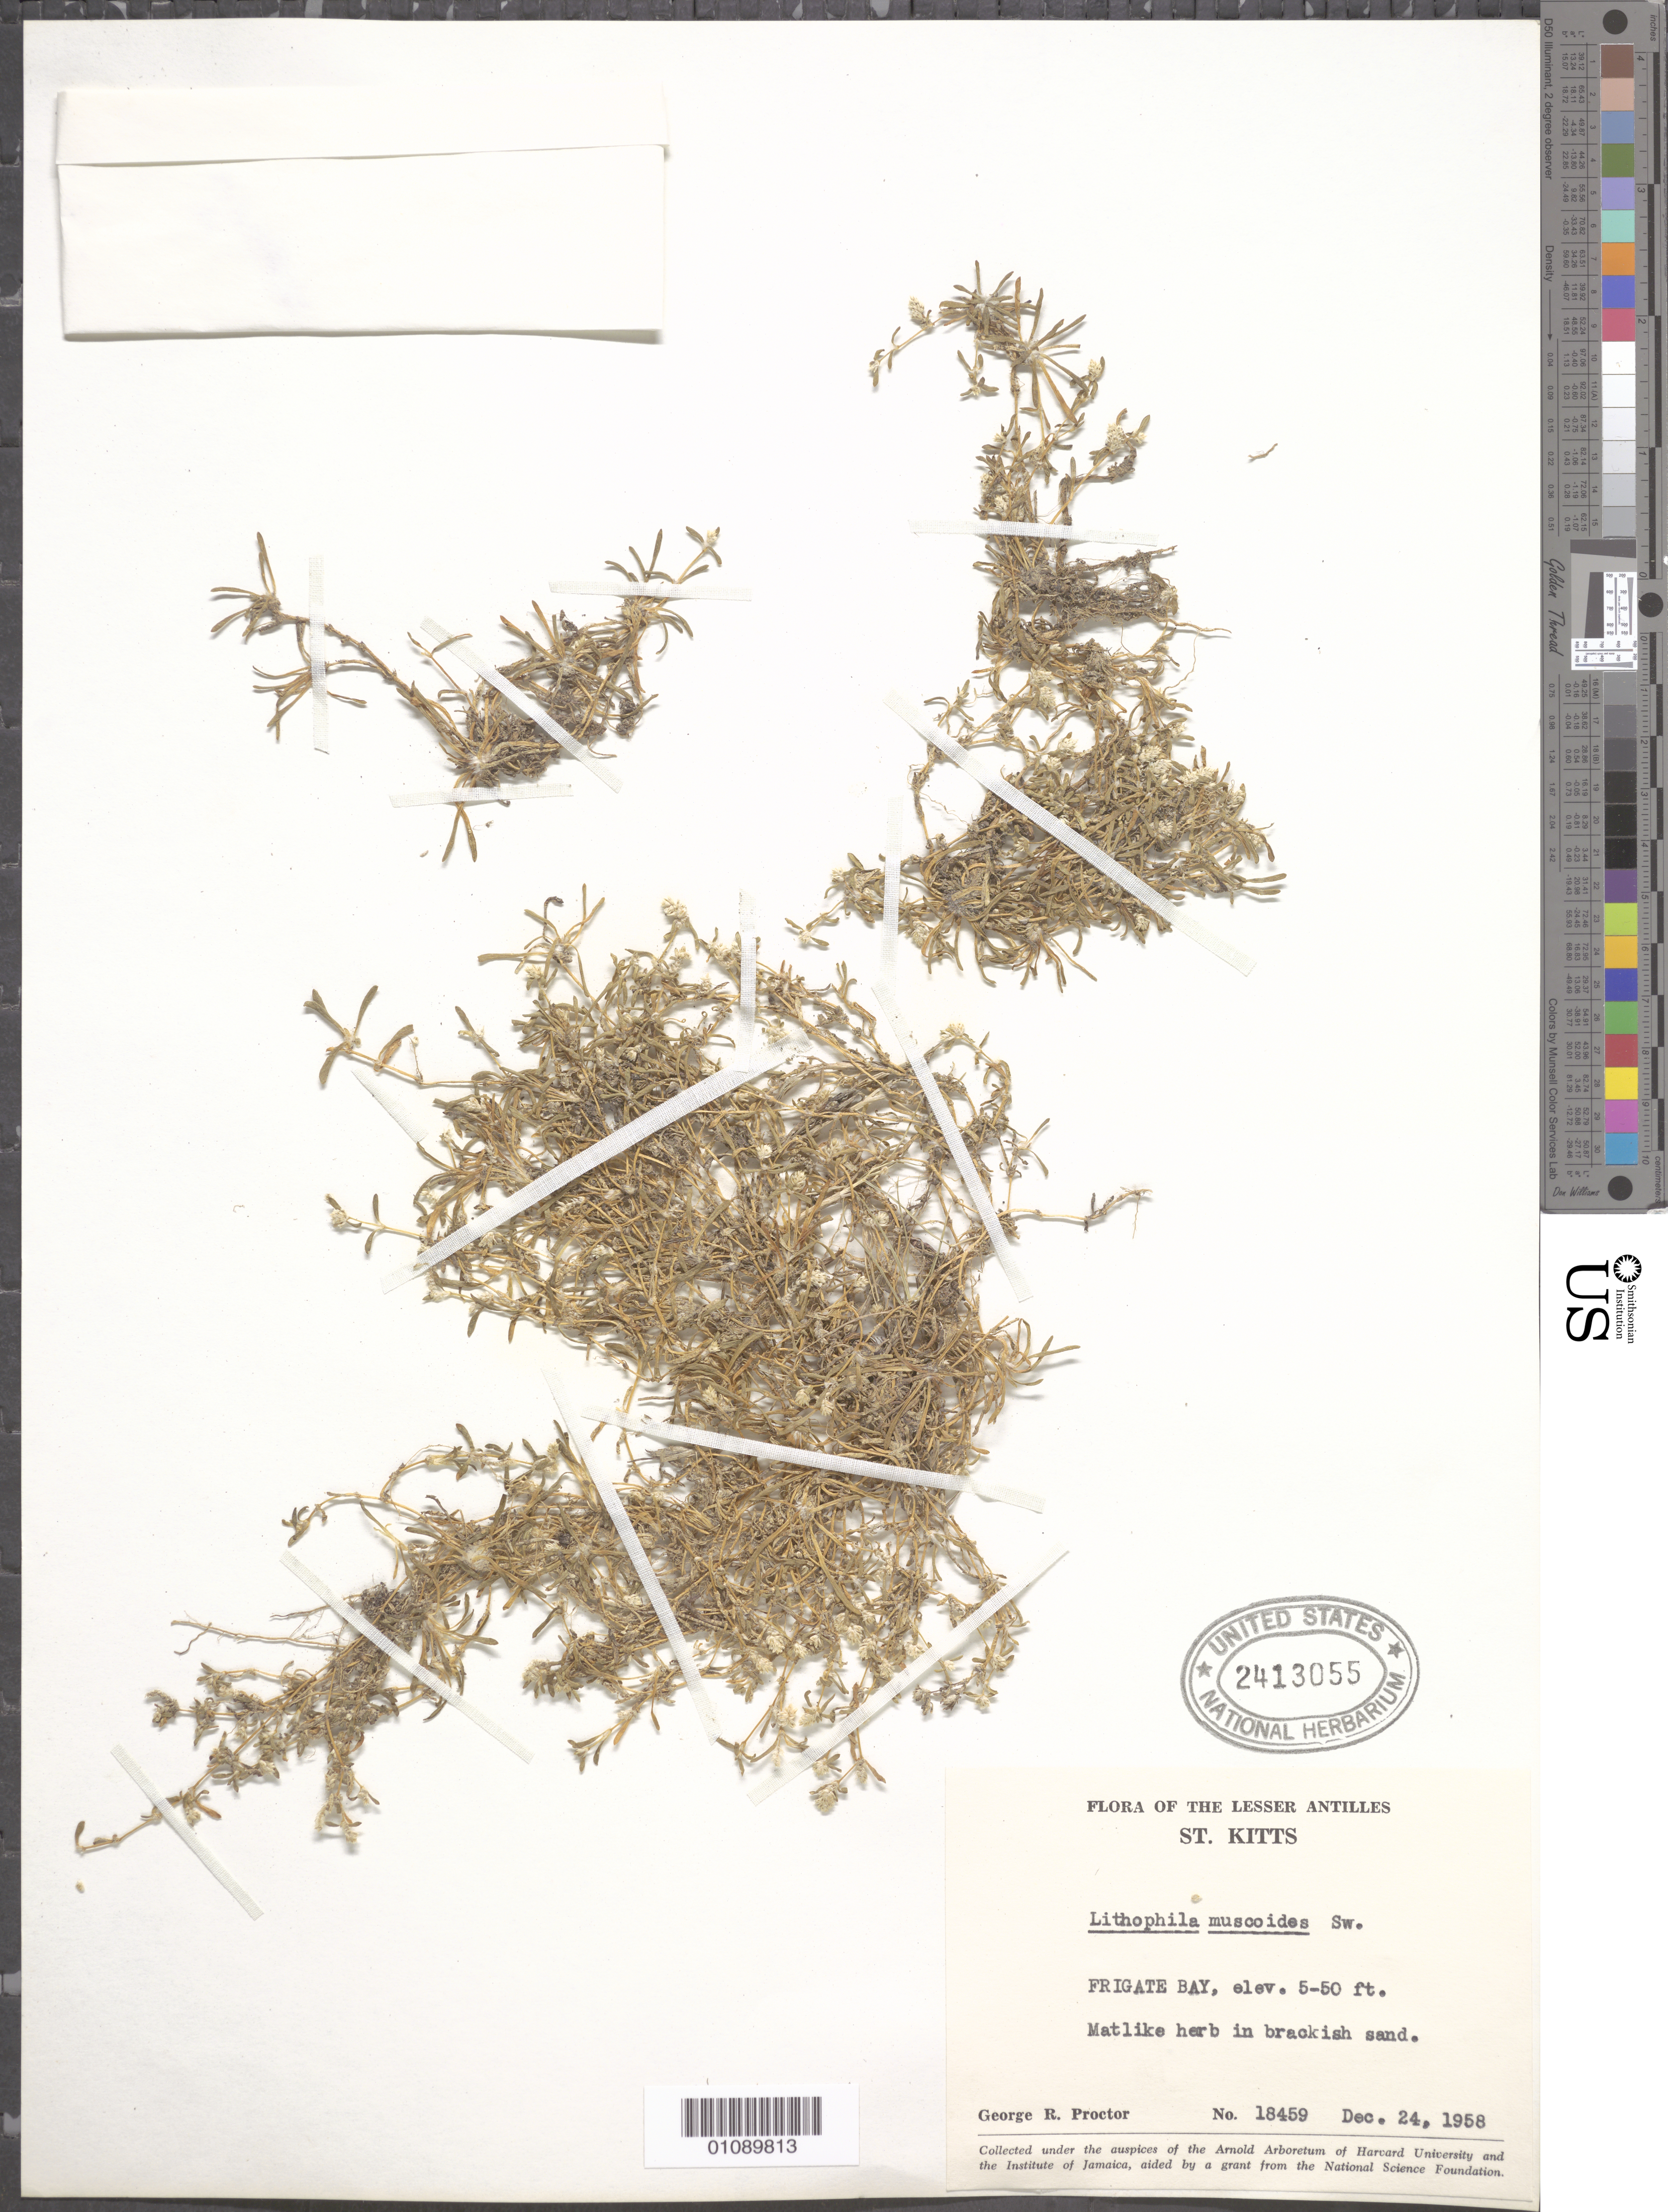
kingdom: Plantae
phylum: Tracheophyta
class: Magnoliopsida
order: Caryophyllales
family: Amaranthaceae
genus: Gomphrena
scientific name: Gomphrena muscoides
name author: (Sw.) T. Ortuño & Borsch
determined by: Strong, Mark T., (BOT), Smithsonian Institution - National Museum of Natural History (UNITED STATES)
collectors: G. R. Proctor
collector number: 18459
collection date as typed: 24 Dec 1958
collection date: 1958-12-24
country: St. Christopher-Nevis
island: St. Christopher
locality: Frigate Bay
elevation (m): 2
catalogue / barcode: US 2413055